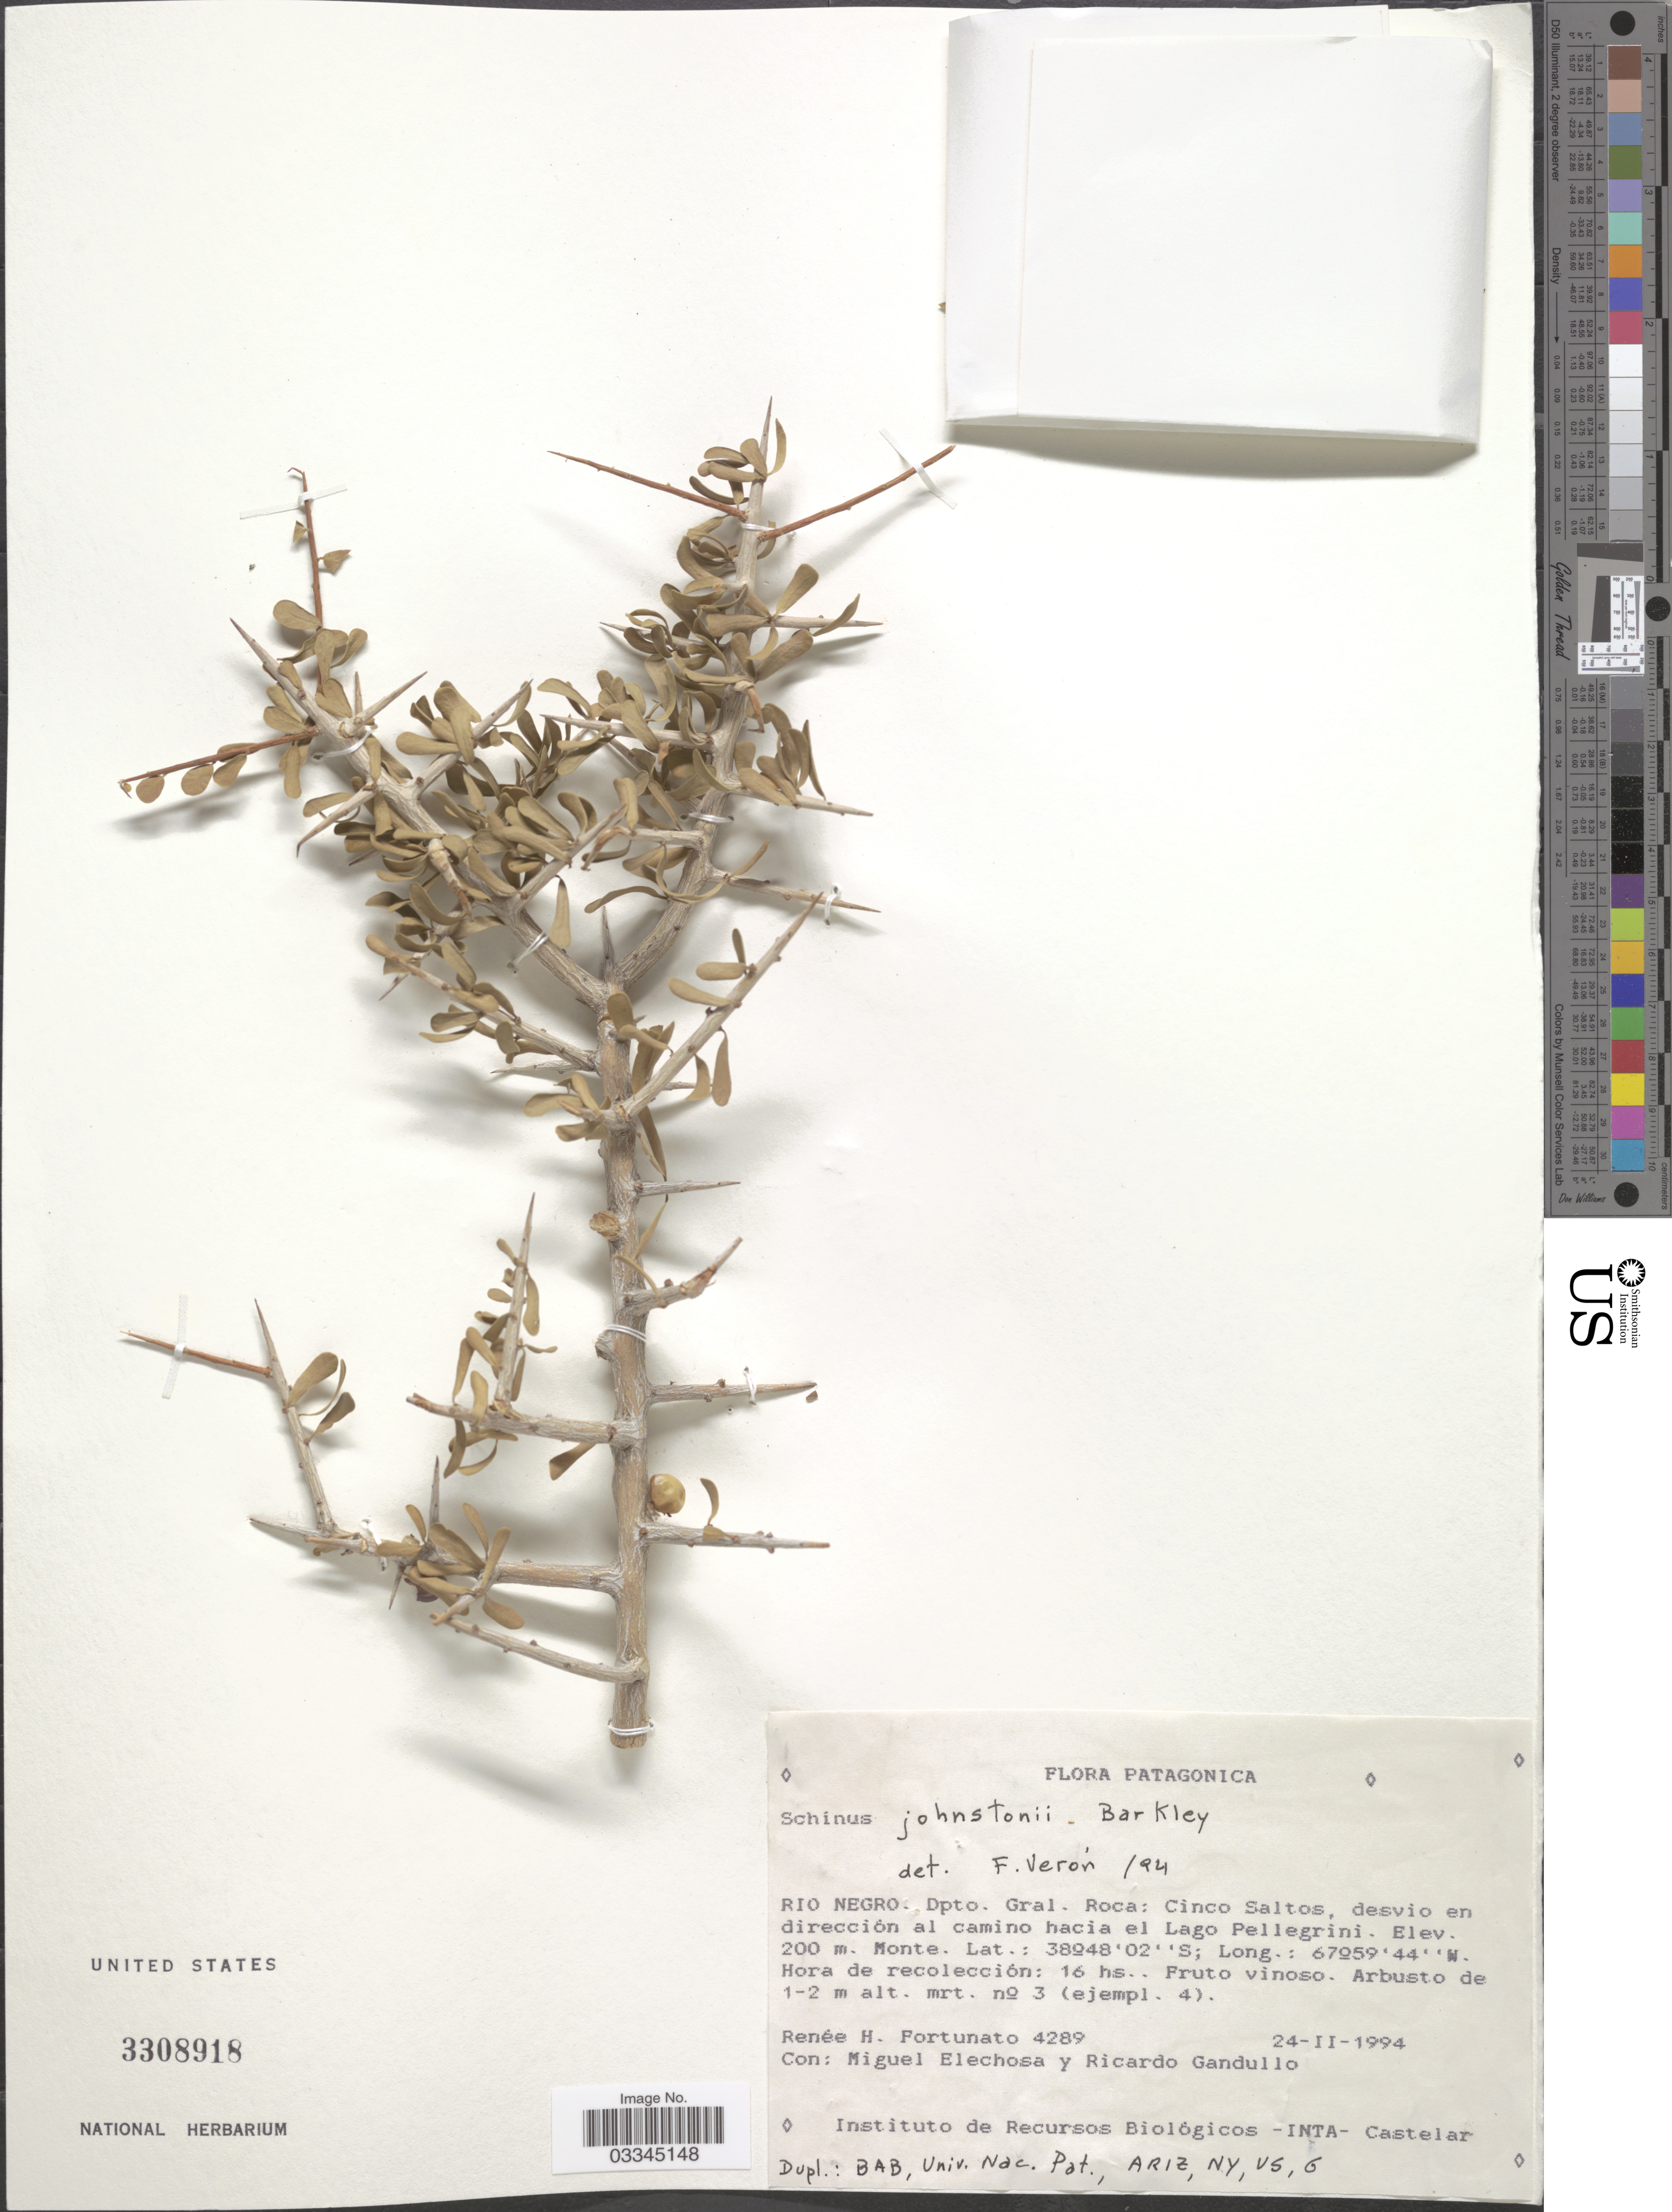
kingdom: Plantae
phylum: Tracheophyta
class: Magnoliopsida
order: Sapindales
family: Anacardiaceae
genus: Schinus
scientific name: Schinus johnstonii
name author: F.A. Barkley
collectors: R. H. Fortunato, M. Elechosa & R. Gandullo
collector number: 4289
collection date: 1994-02-24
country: Argentina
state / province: Rio Negro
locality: Patagonia, Dpto. Gral. Roca: Cinco Saltos, desvio en dirección al camino hacia el Lago Pellegrini.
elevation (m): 200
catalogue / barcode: US 3308918